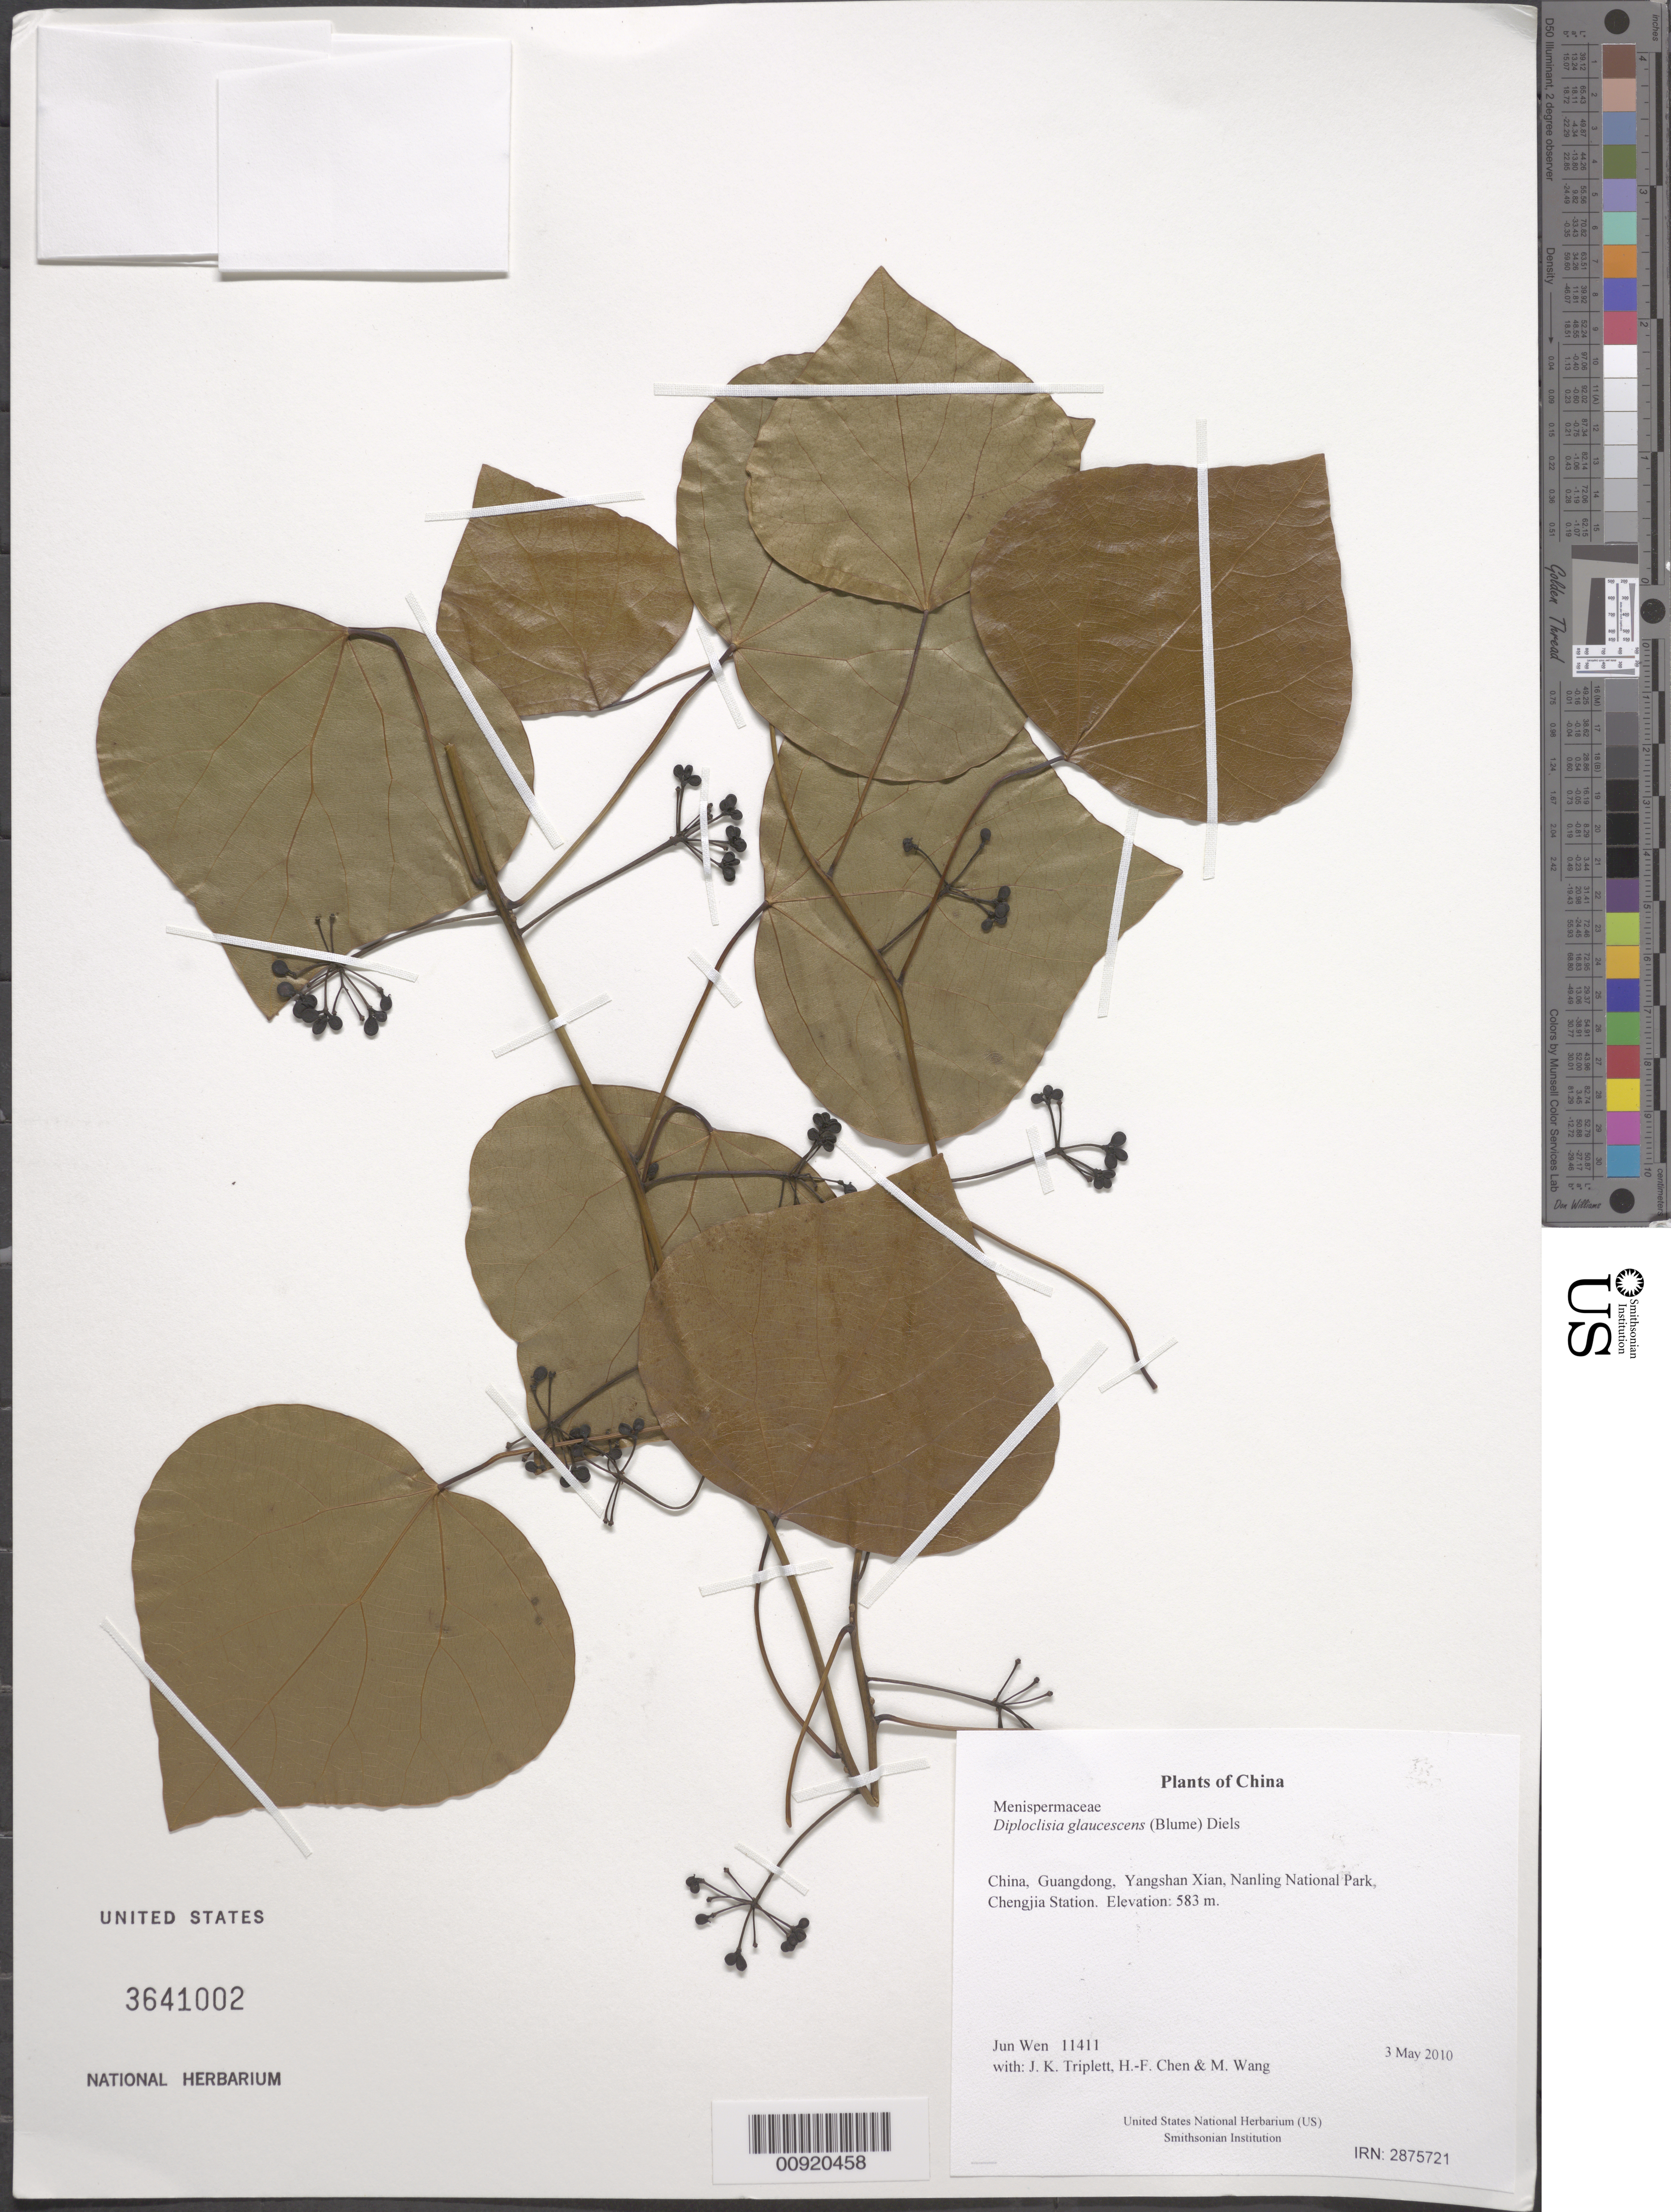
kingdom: Plantae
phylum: Tracheophyta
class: Magnoliopsida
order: Ranunculales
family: Menispermaceae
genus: Diploclisia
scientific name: Diploclisia glaucescens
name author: (Blume) Diels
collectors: J. Wen, J. K. Triplett, H.-F. Chen & M. Wang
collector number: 11411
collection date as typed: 3 May 2010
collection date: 2010-05-03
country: China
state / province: Guangdong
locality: Yangshan Xian, Nanling National Park, Chengjia Station.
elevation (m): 583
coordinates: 24 45.727 N, 112 52.629 E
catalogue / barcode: US 3641002